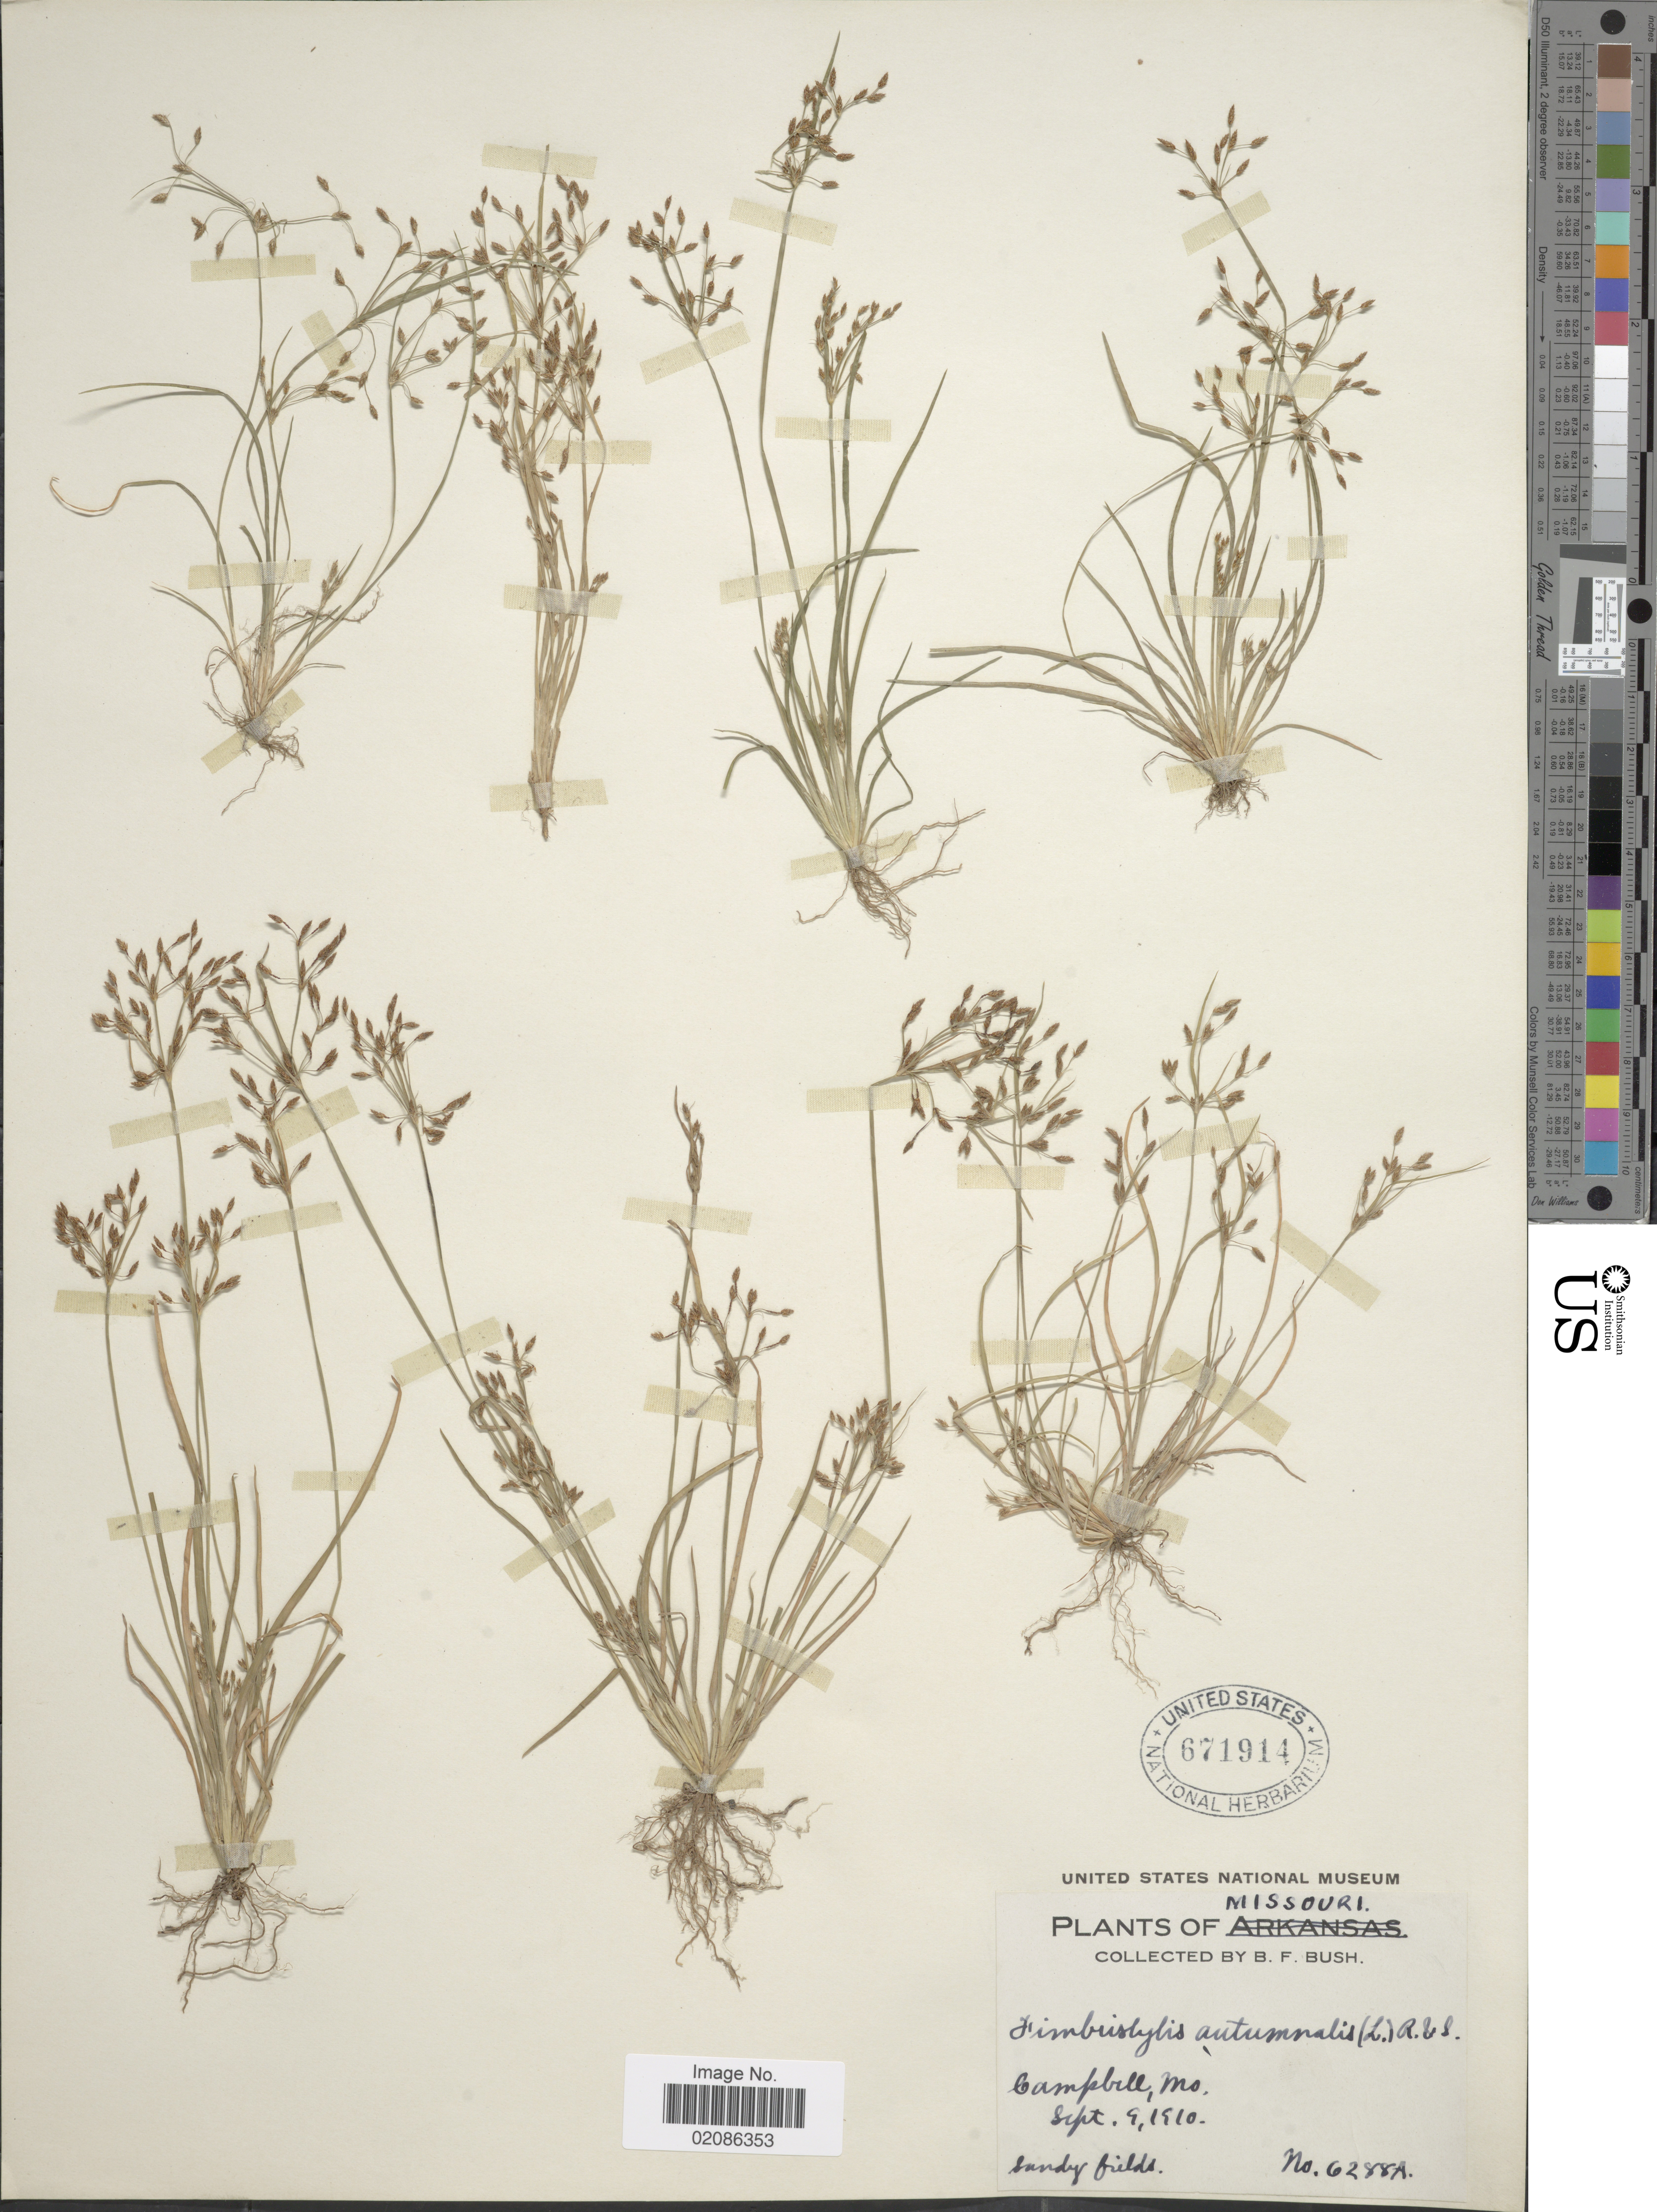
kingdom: Plantae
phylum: Tracheophyta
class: Liliopsida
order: Poales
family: Cyperaceae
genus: Fimbristylis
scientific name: Fimbristylis autumnalis (L.) Roem. & Schult.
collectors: B. F. Bush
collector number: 6288A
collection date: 1910-09-09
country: United States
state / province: Missouri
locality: Campbill, Sandy fields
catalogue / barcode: US 671914